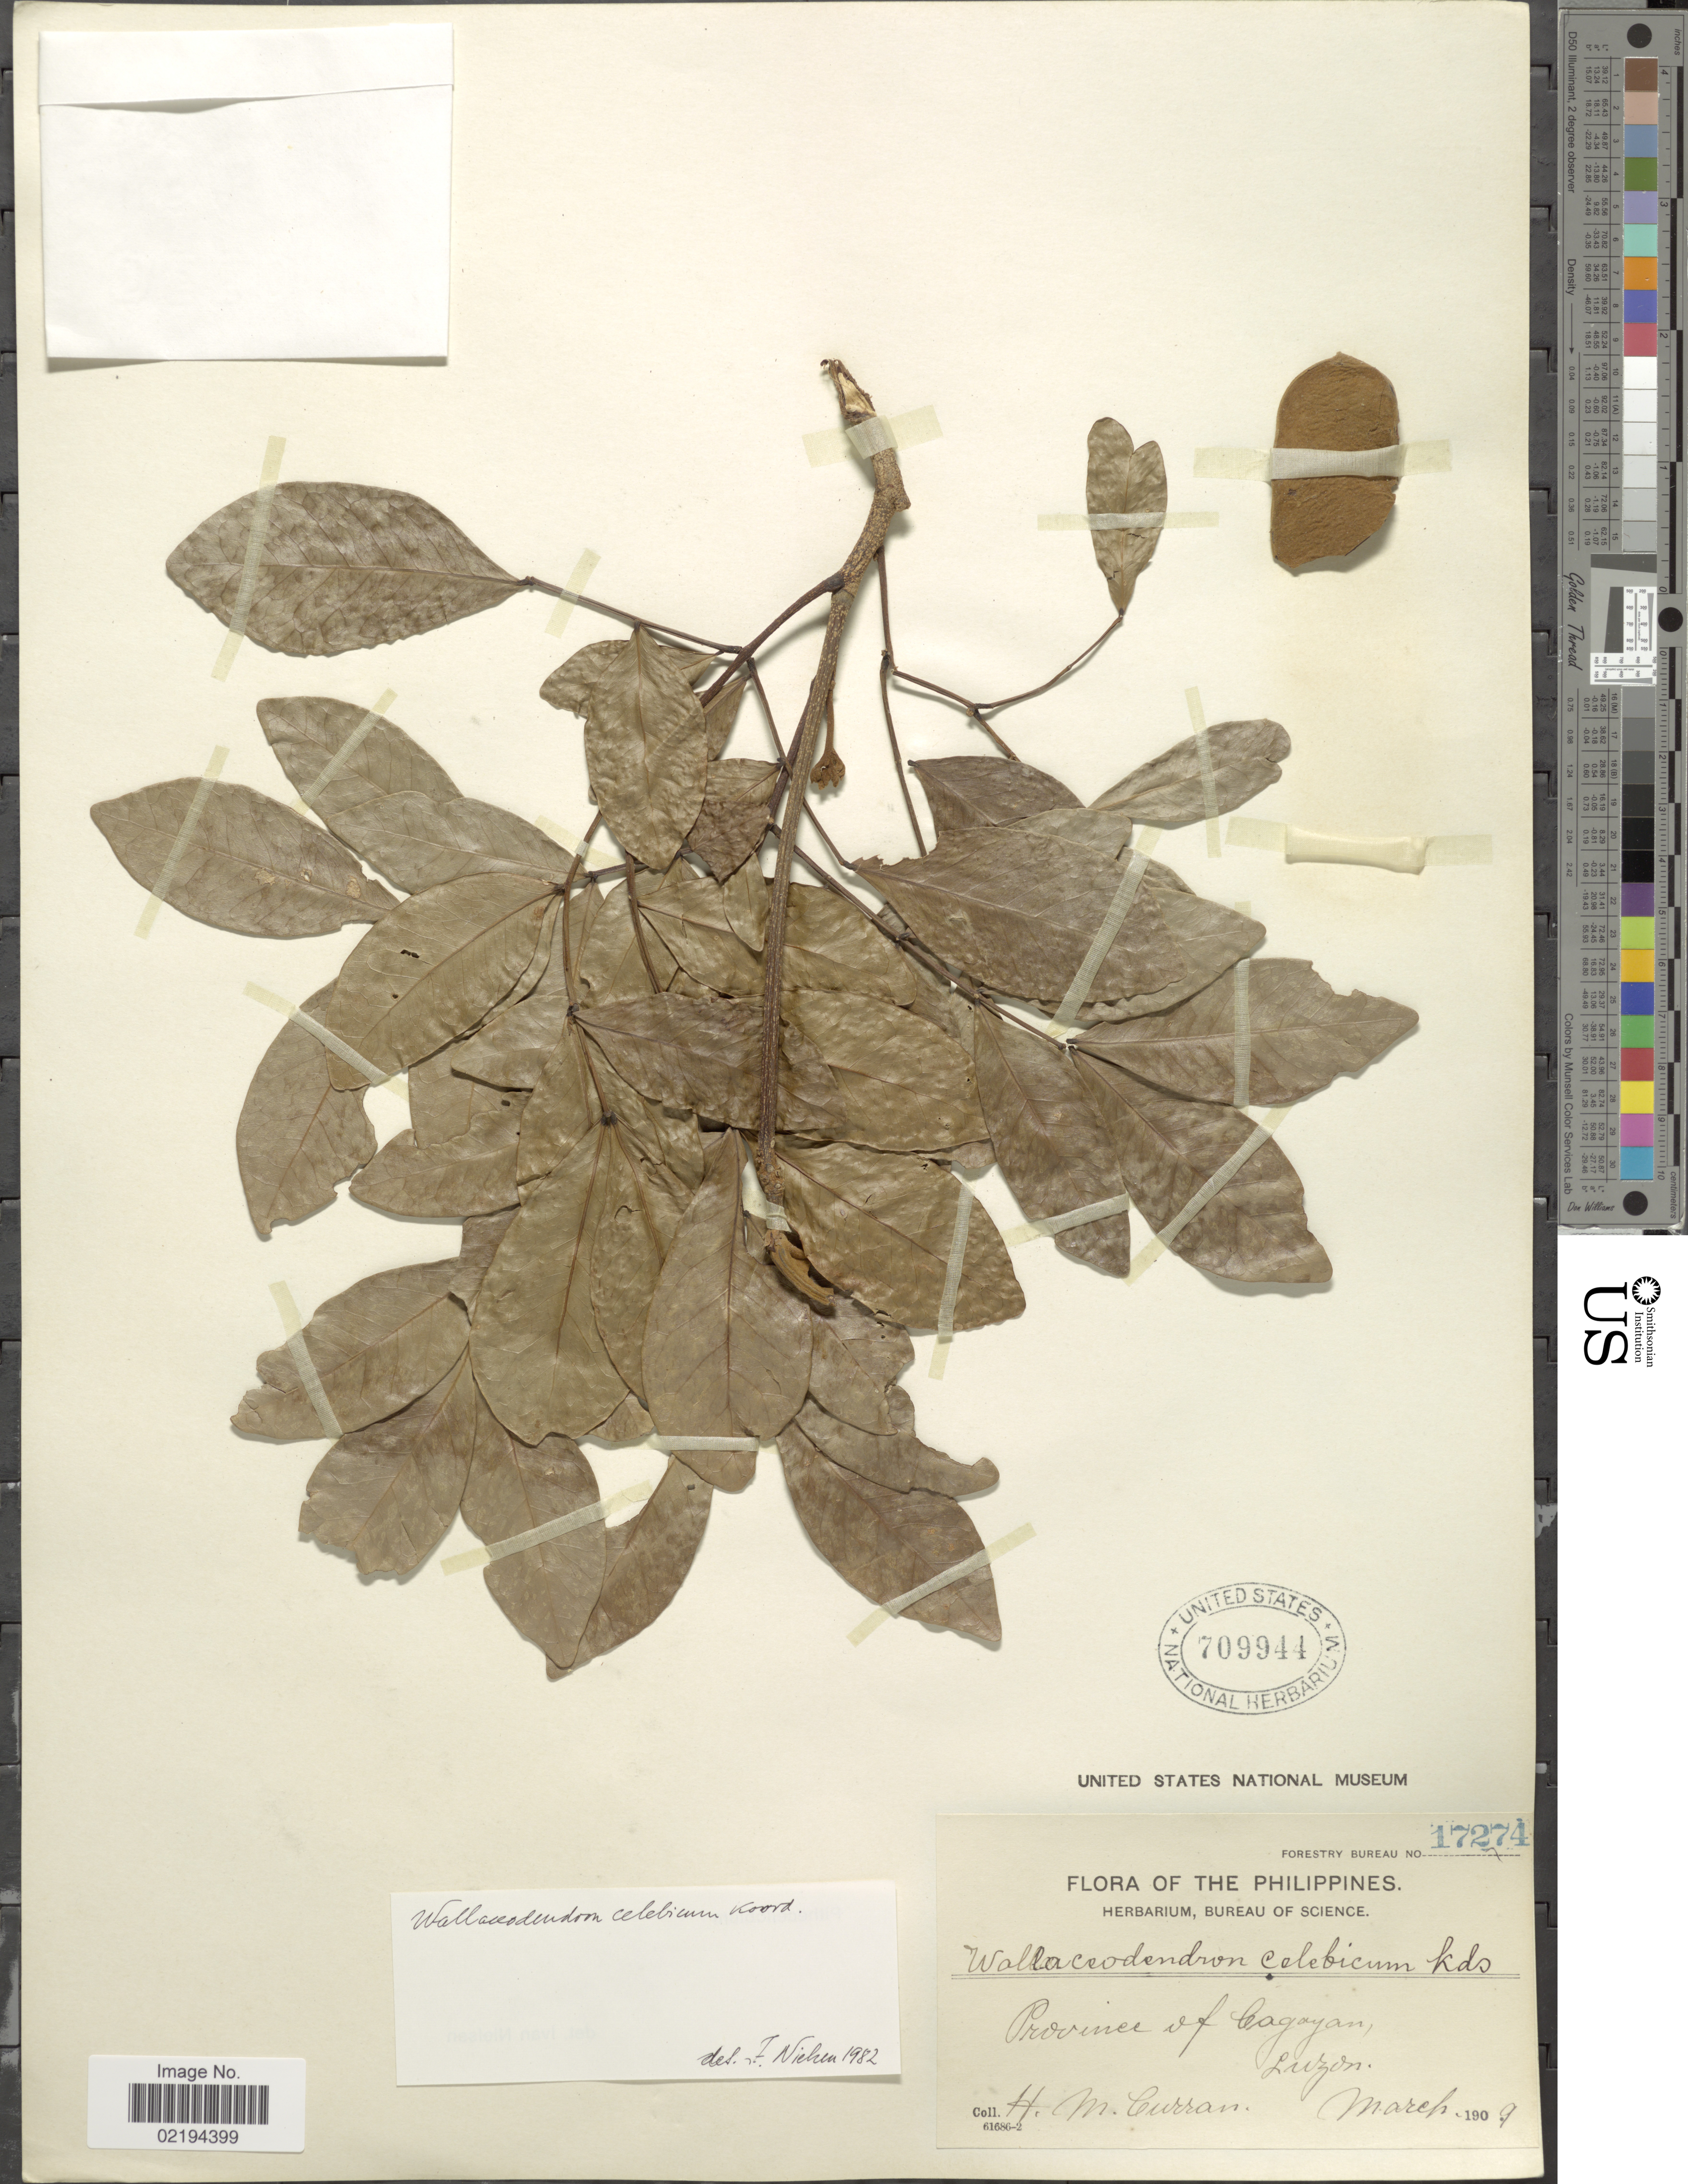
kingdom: Plantae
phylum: Tracheophyta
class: Magnoliopsida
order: Fabales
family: Fabaceae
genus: Wallaceodendron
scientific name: Wallaceodendron celebicum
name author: Koord.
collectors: H. M. Curran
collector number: Forestry Bureau 17274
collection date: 1909-03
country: Philippines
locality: Province of Cagayan, Luzon.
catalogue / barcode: US 709944